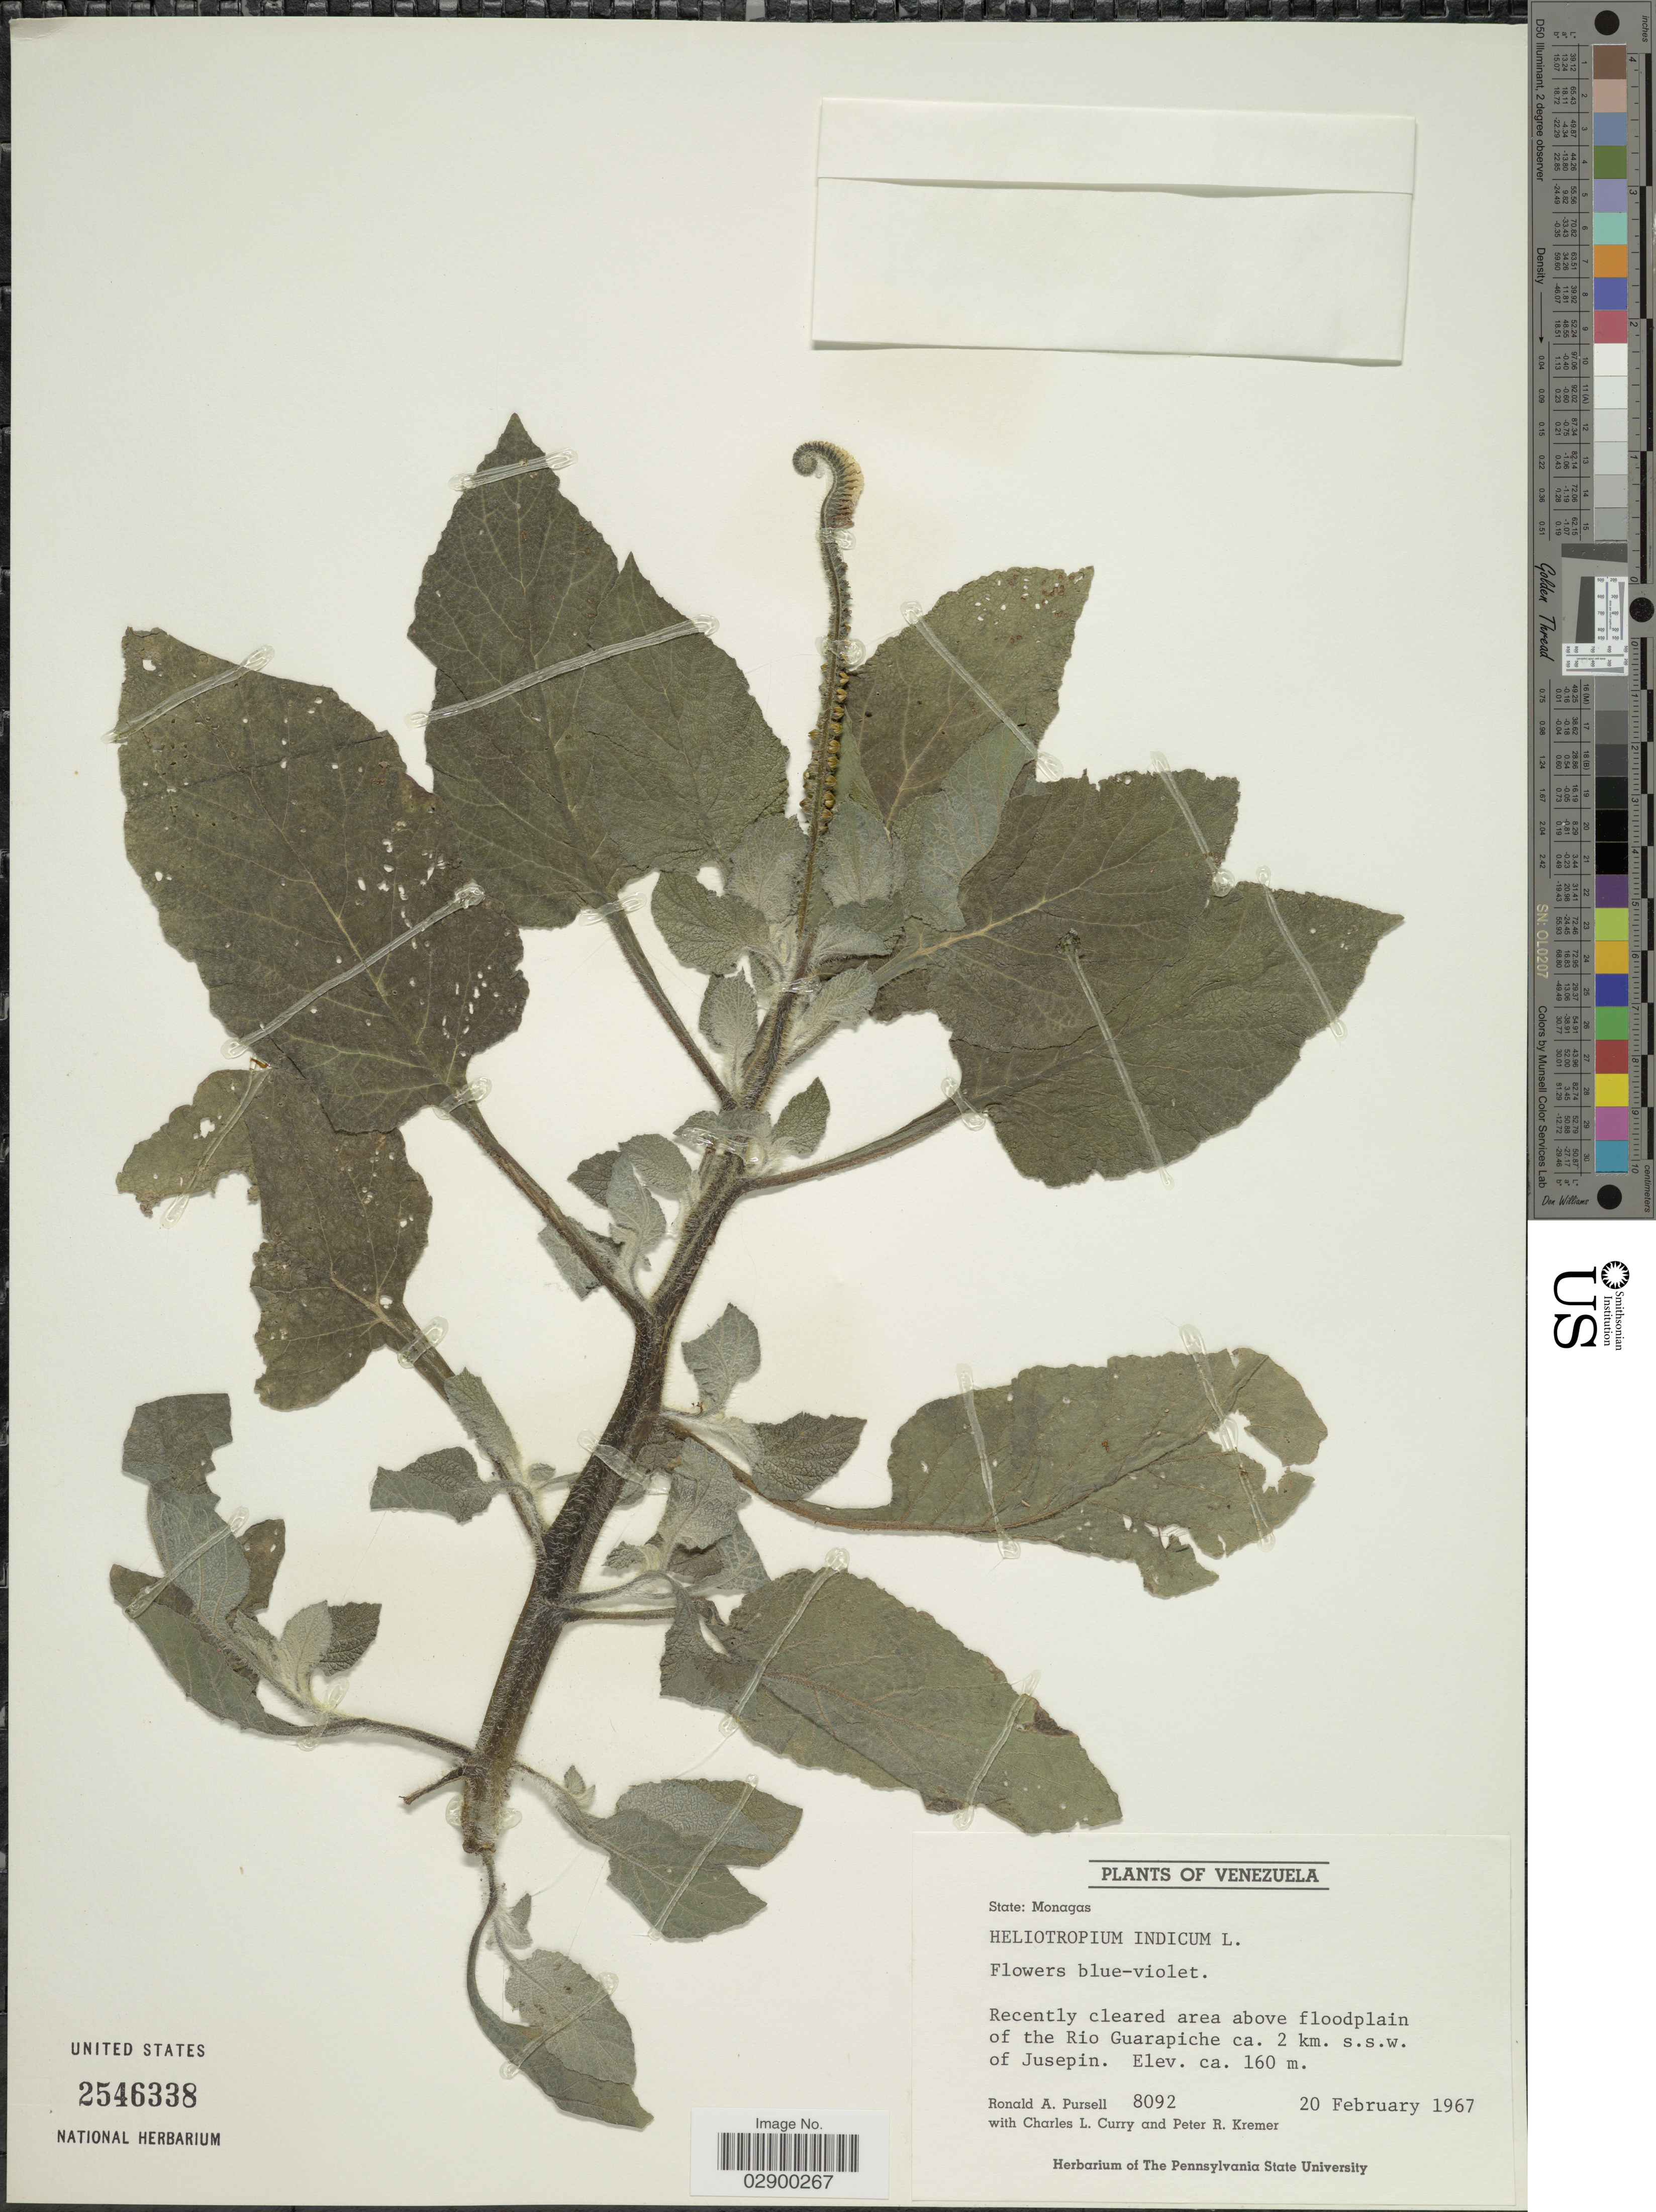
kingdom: Plantae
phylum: Tracheophyta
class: Magnoliopsida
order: Boraginales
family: Heliotropiaceae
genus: Heliotropium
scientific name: Heliotropium indicum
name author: L.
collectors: R. A. Pursell, C. L. Curry & P. Kremer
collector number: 8092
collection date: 1967-02-20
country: Venezuela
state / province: Monagas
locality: Recently cleared area above floodplain of the Rio Guarapiche ca. 2 km. s.s.w. of Jusepin.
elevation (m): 160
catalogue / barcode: US 2546338